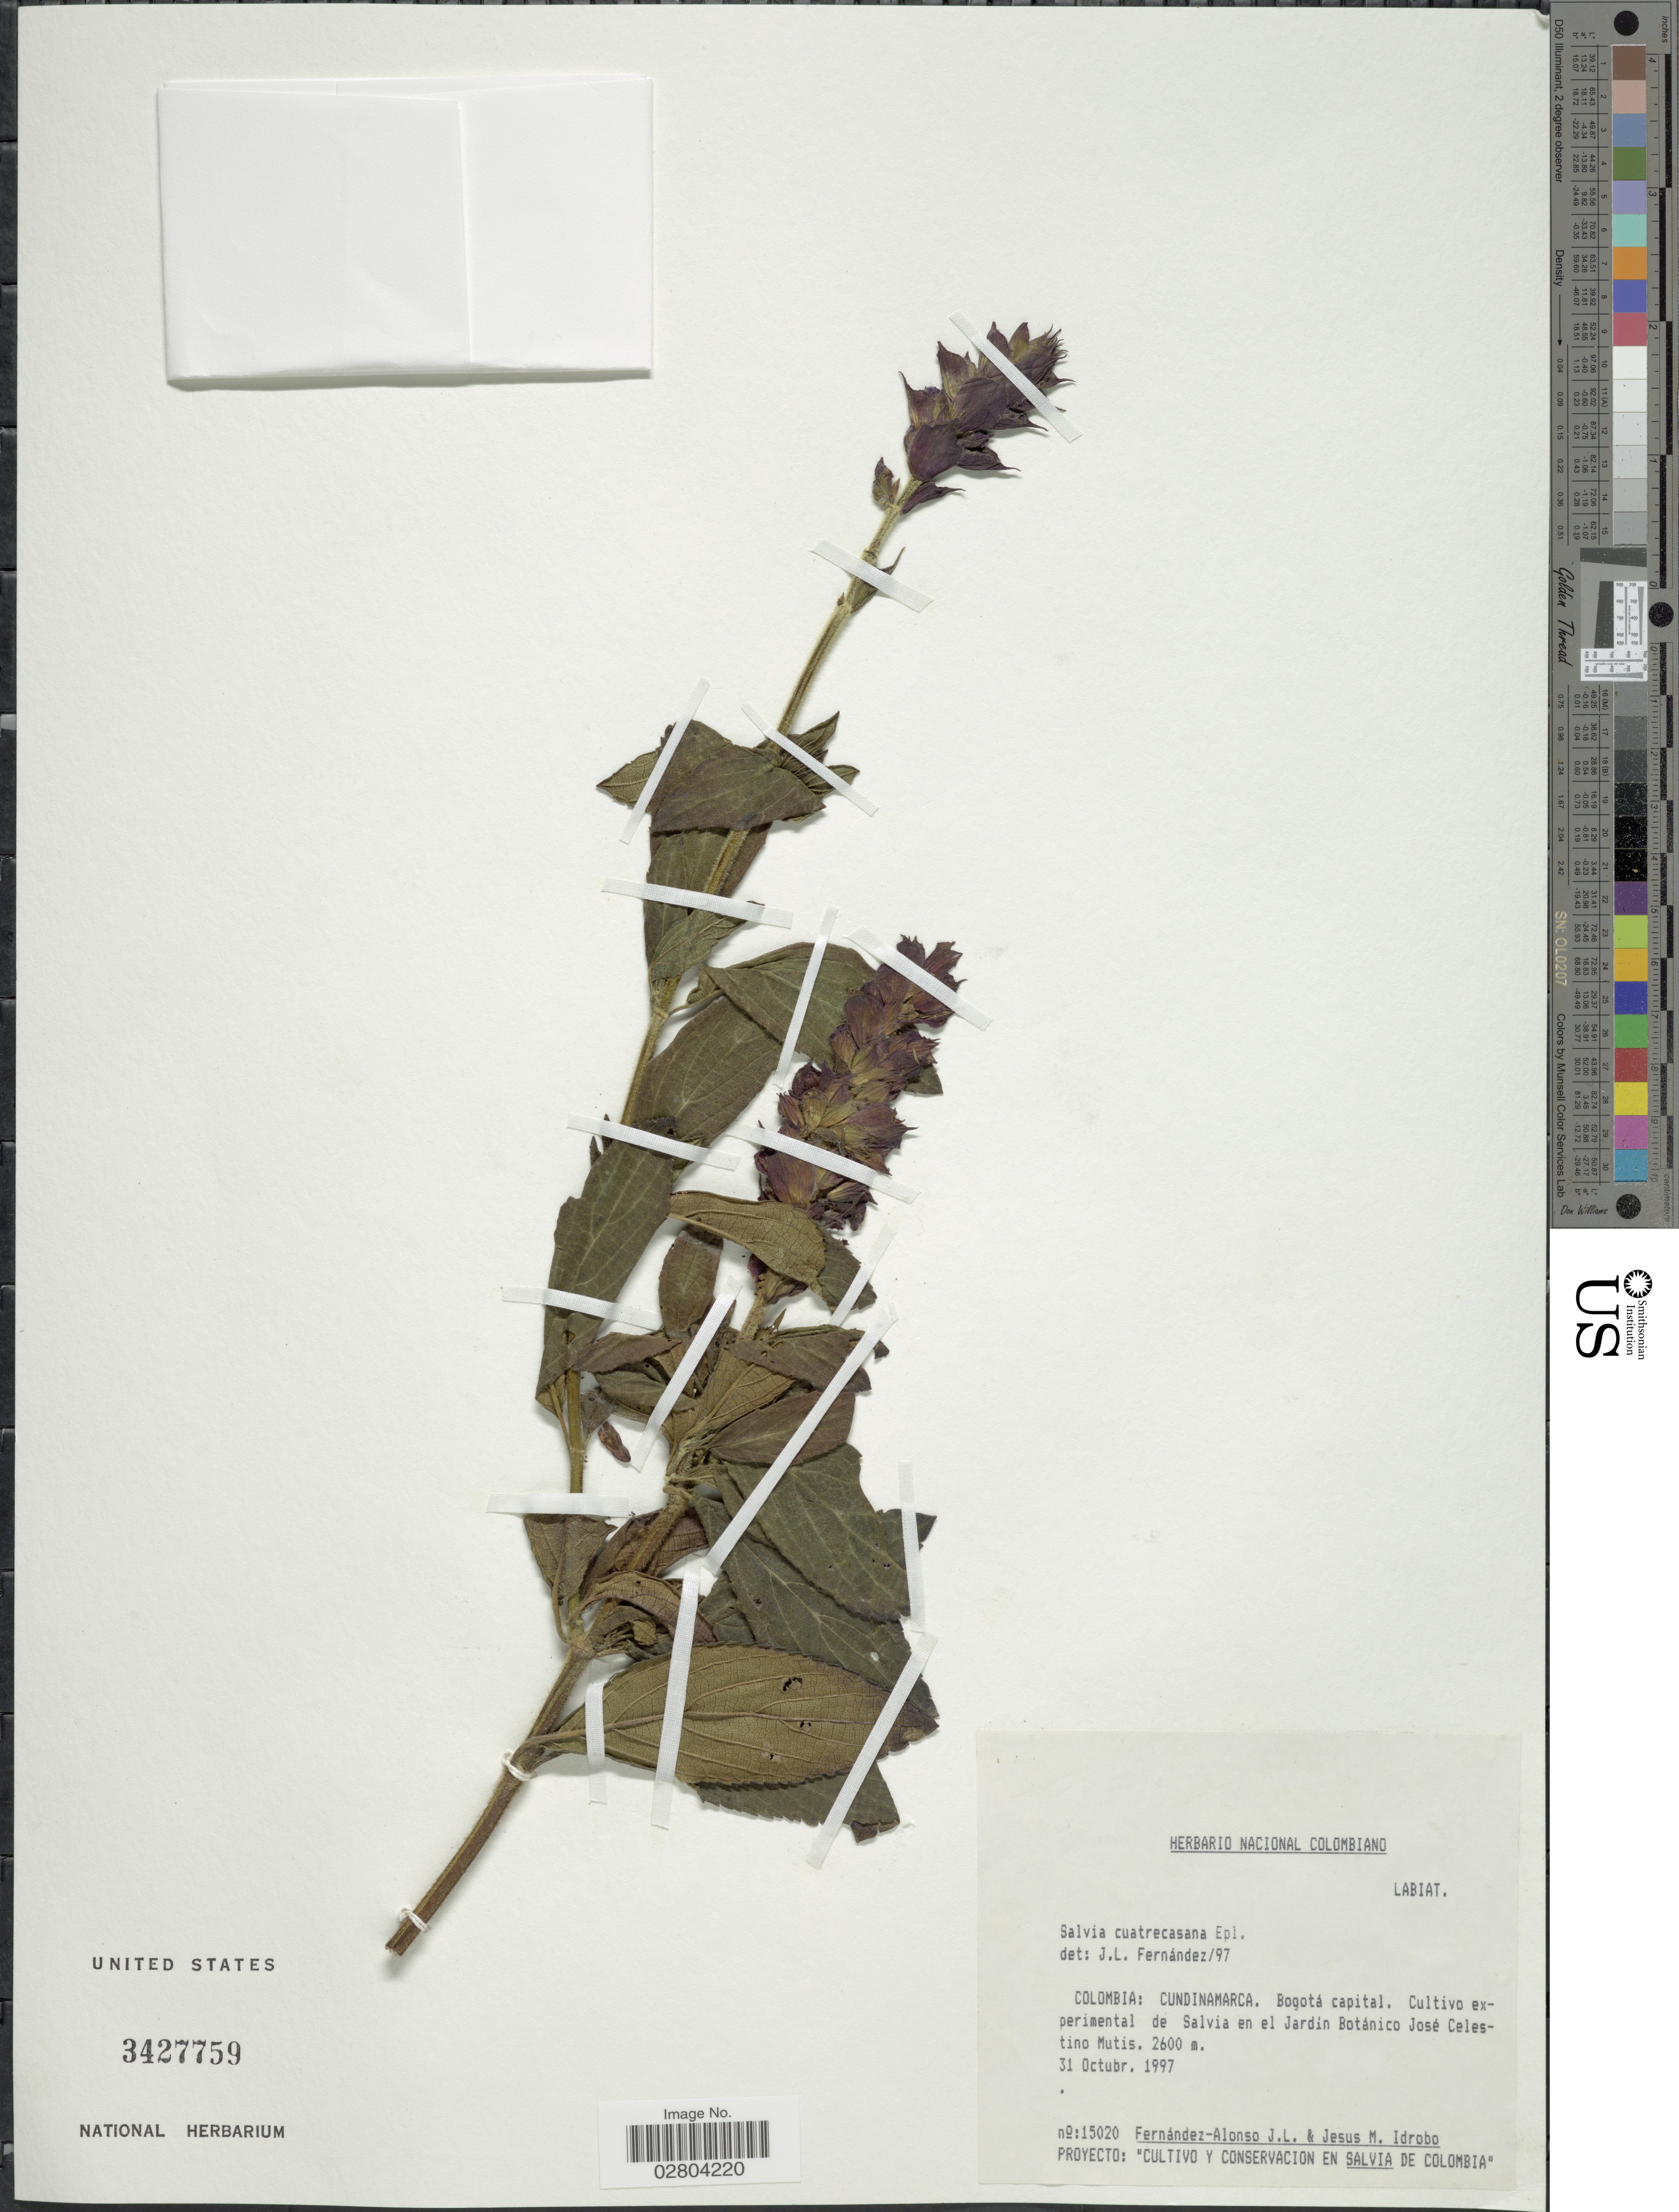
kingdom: Plantae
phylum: Tracheophyta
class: Magnoliopsida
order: Lamiales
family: Lamiaceae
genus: Salvia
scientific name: Salvia cuatrecasana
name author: Epling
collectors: J. L. Fernández-Alonso & J. M. Idrobo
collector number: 15020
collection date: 1997-10-31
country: Colombia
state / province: Cundinamarca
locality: Bogotá capital. Cultivo experimental de Salvia en el Jardín Botánico José Celestino Mutis.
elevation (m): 2600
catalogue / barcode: US 3427759